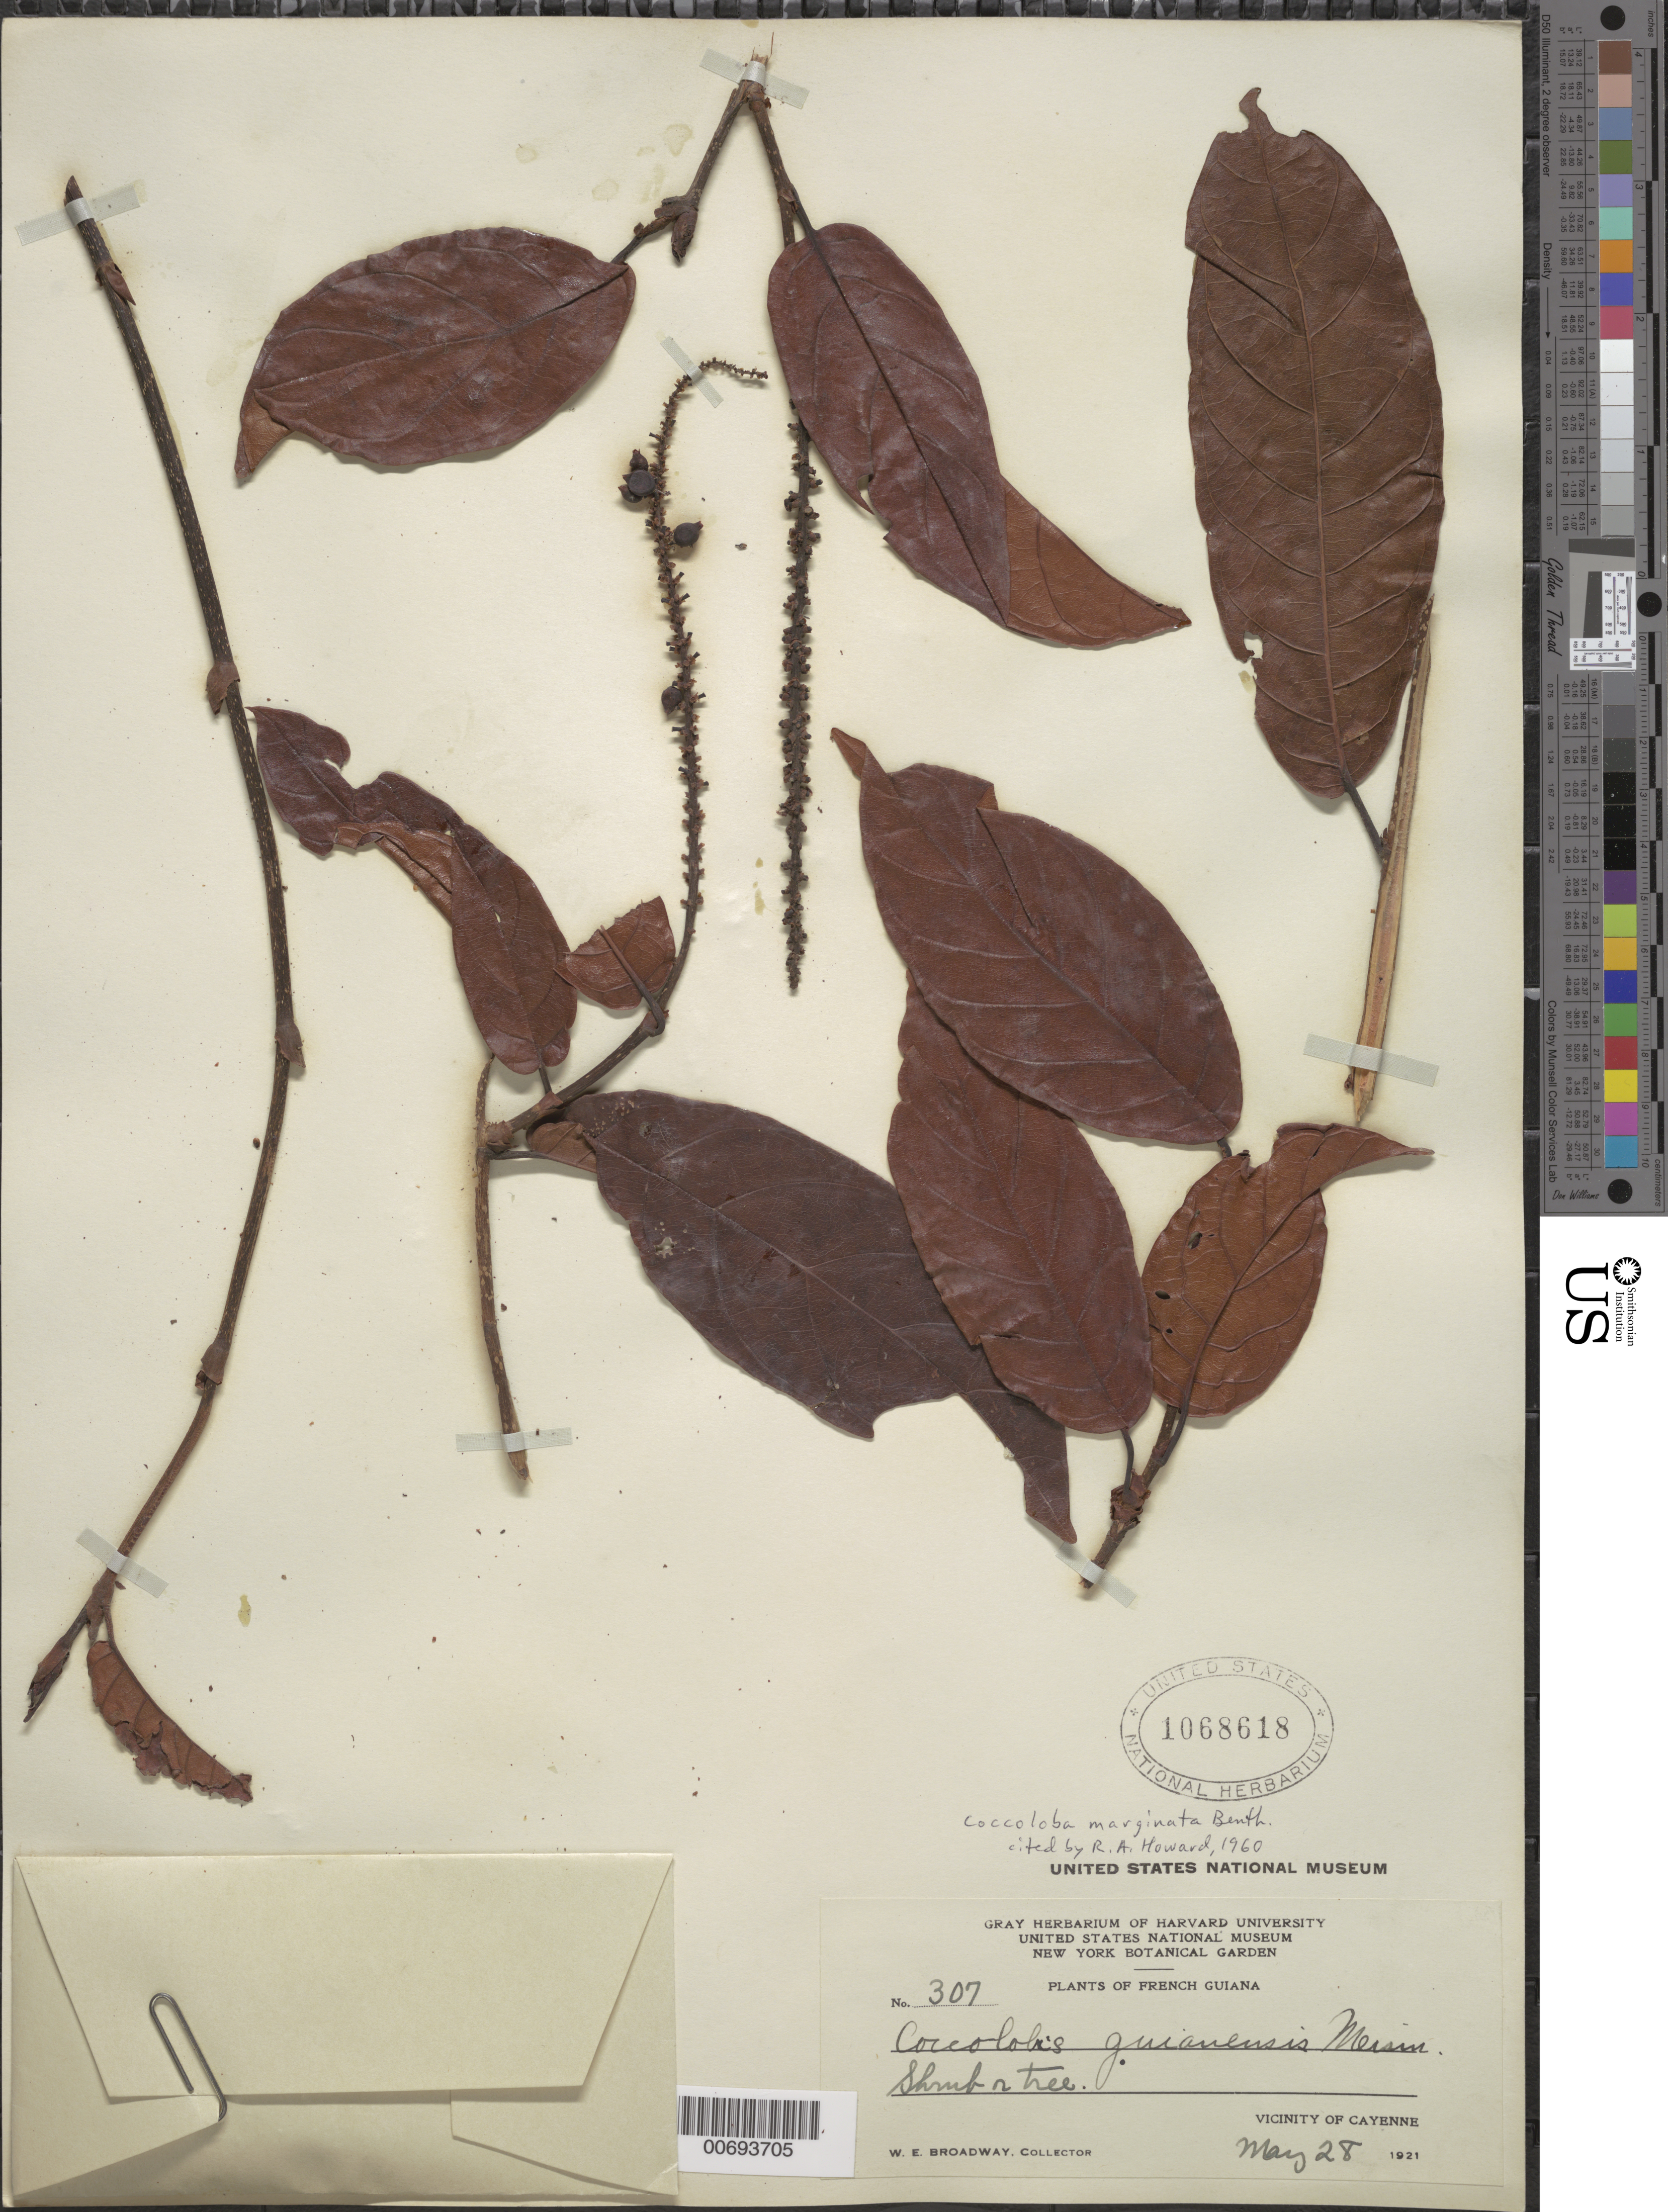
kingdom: Plantae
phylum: Tracheophyta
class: Magnoliopsida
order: Caryophyllales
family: Polygonaceae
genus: Coccoloba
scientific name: Coccoloba marginata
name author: Benth.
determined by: Howard, R. A.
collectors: W. E. Broadway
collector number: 307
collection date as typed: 28-May-21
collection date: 1921-05-28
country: French Guiana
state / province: Cayenne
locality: Cayenne, vic.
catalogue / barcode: US 1068618